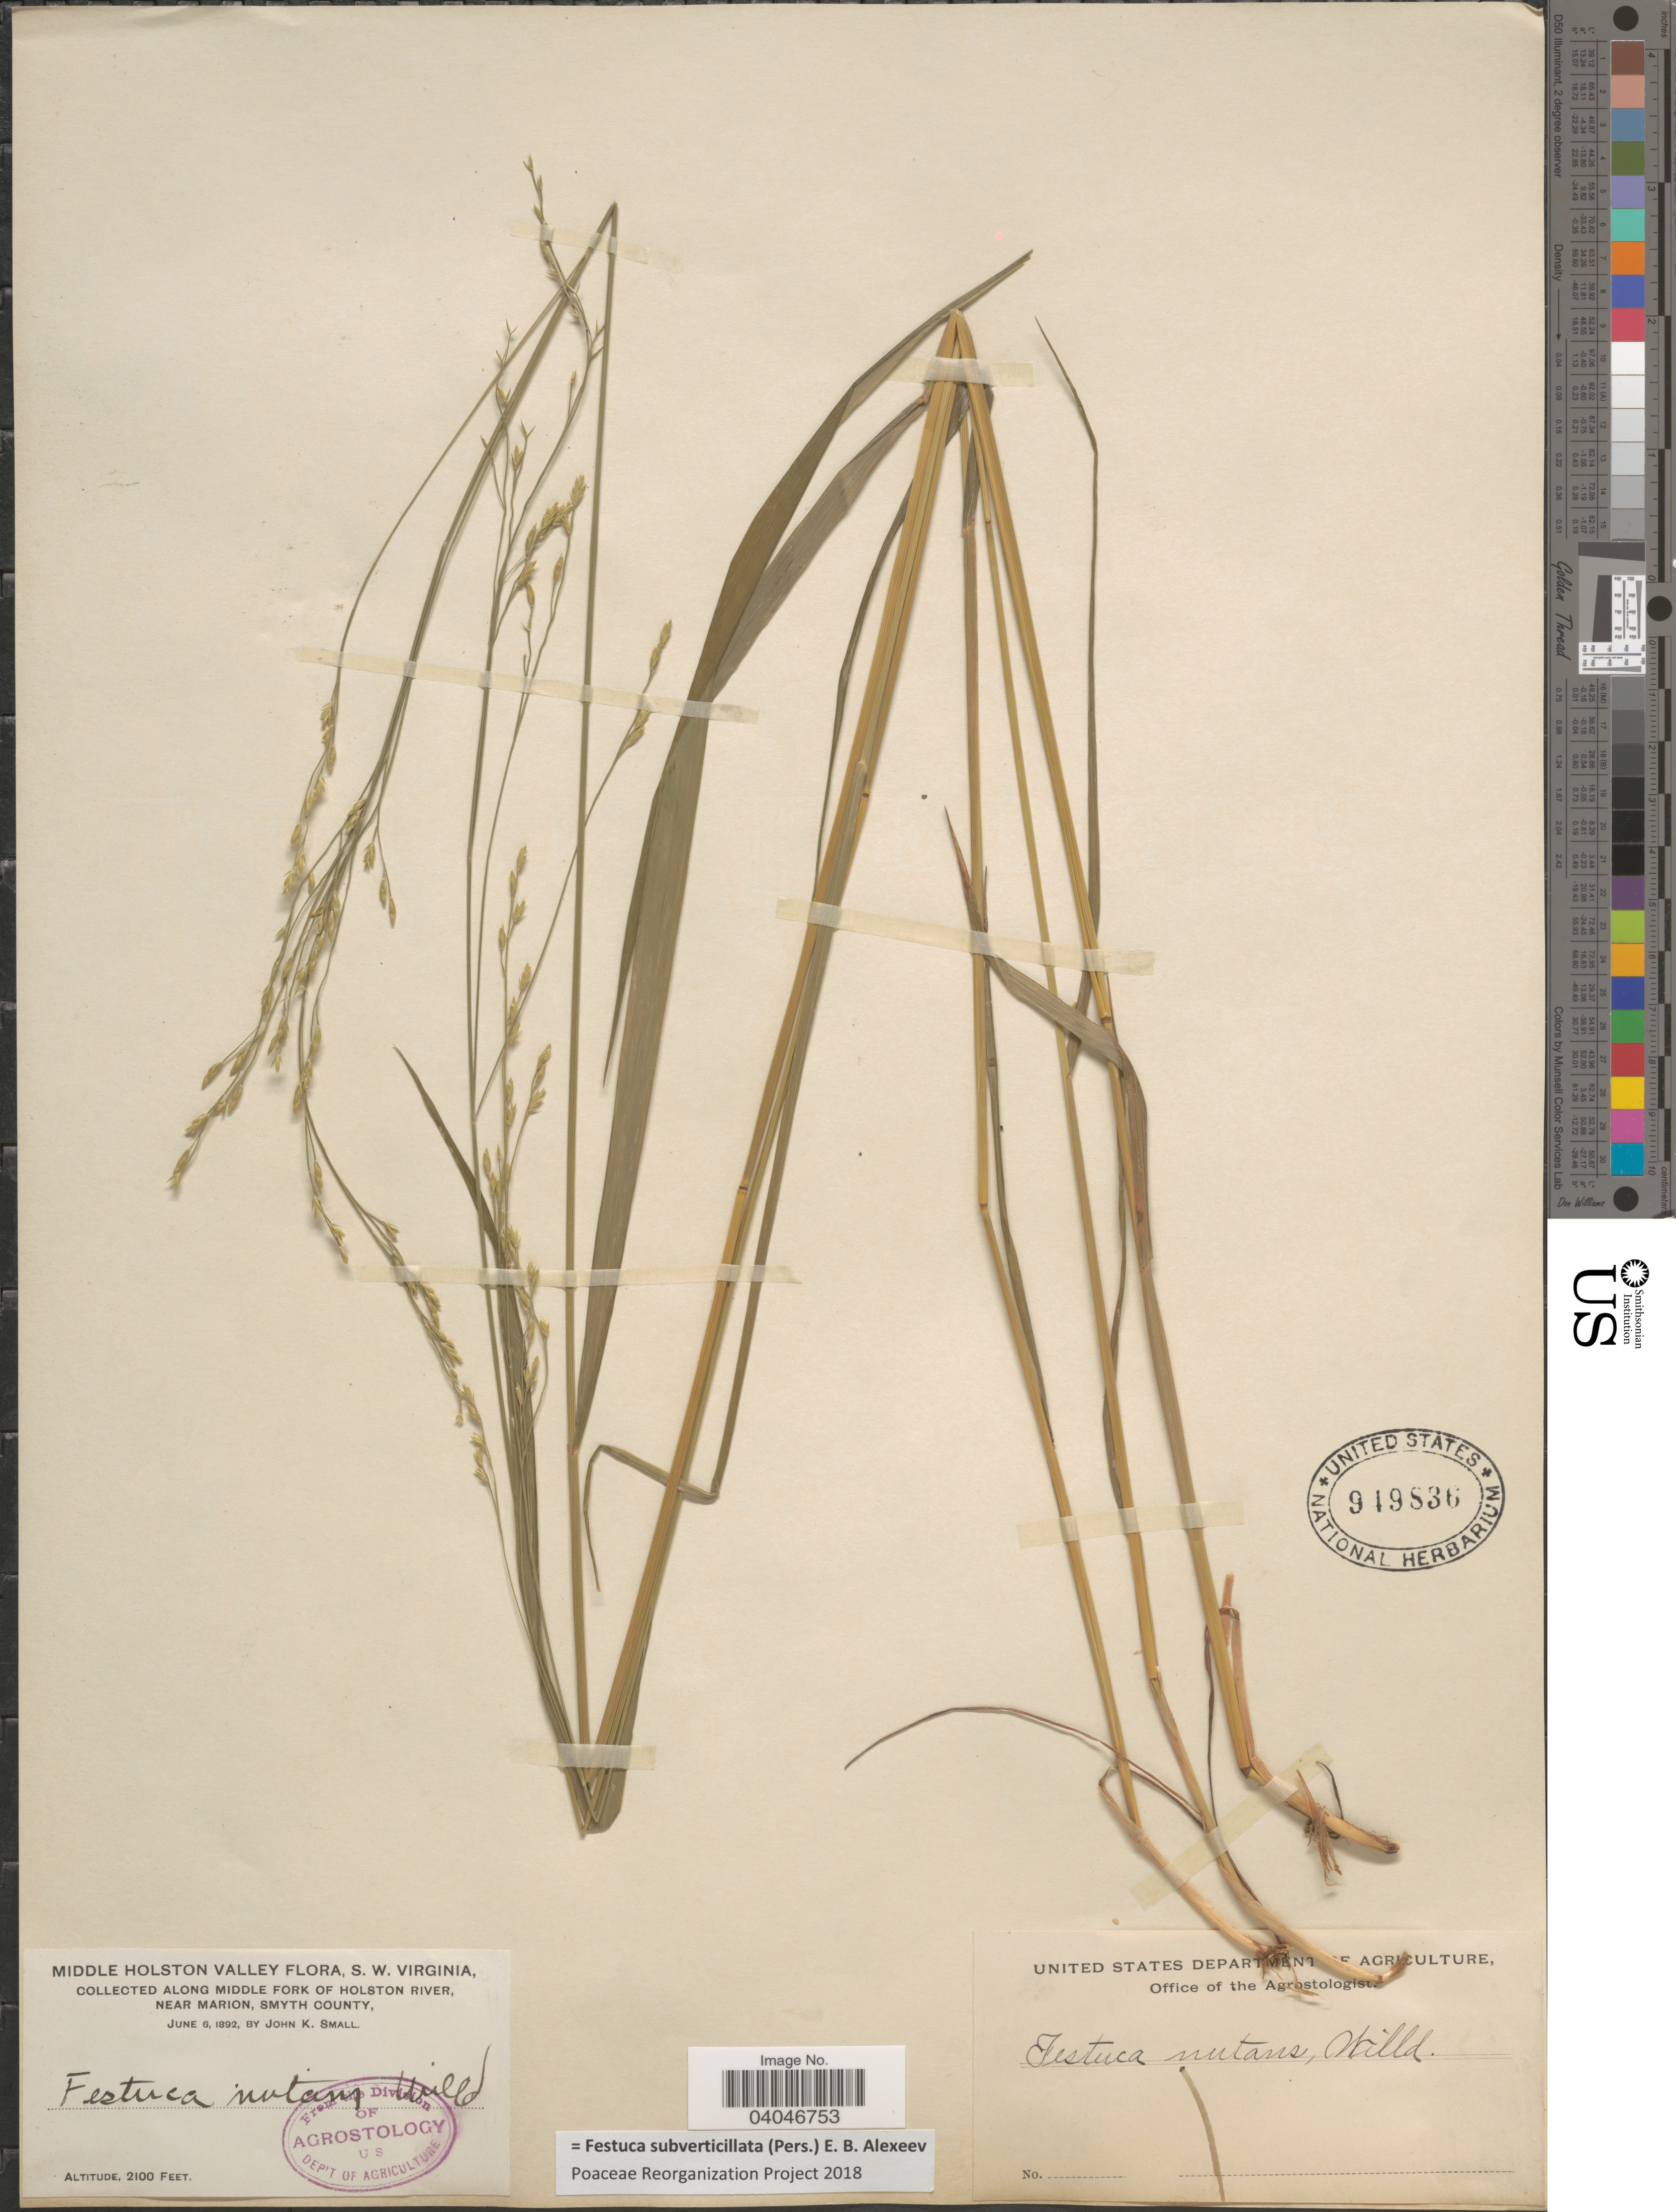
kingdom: Plantae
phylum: Tracheophyta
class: Liliopsida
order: Poales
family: Poaceae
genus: Festuca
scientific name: Festuca subverticillata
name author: (Pers.) E.B. Alexeev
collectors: J. K. Small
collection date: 1892-06-06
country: United States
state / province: Virginia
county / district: Smyth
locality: Middle Holston Valley, S. W. Virginia, along Middle Fork of Holston River, near Marion, Smyth County.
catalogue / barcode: US 949836